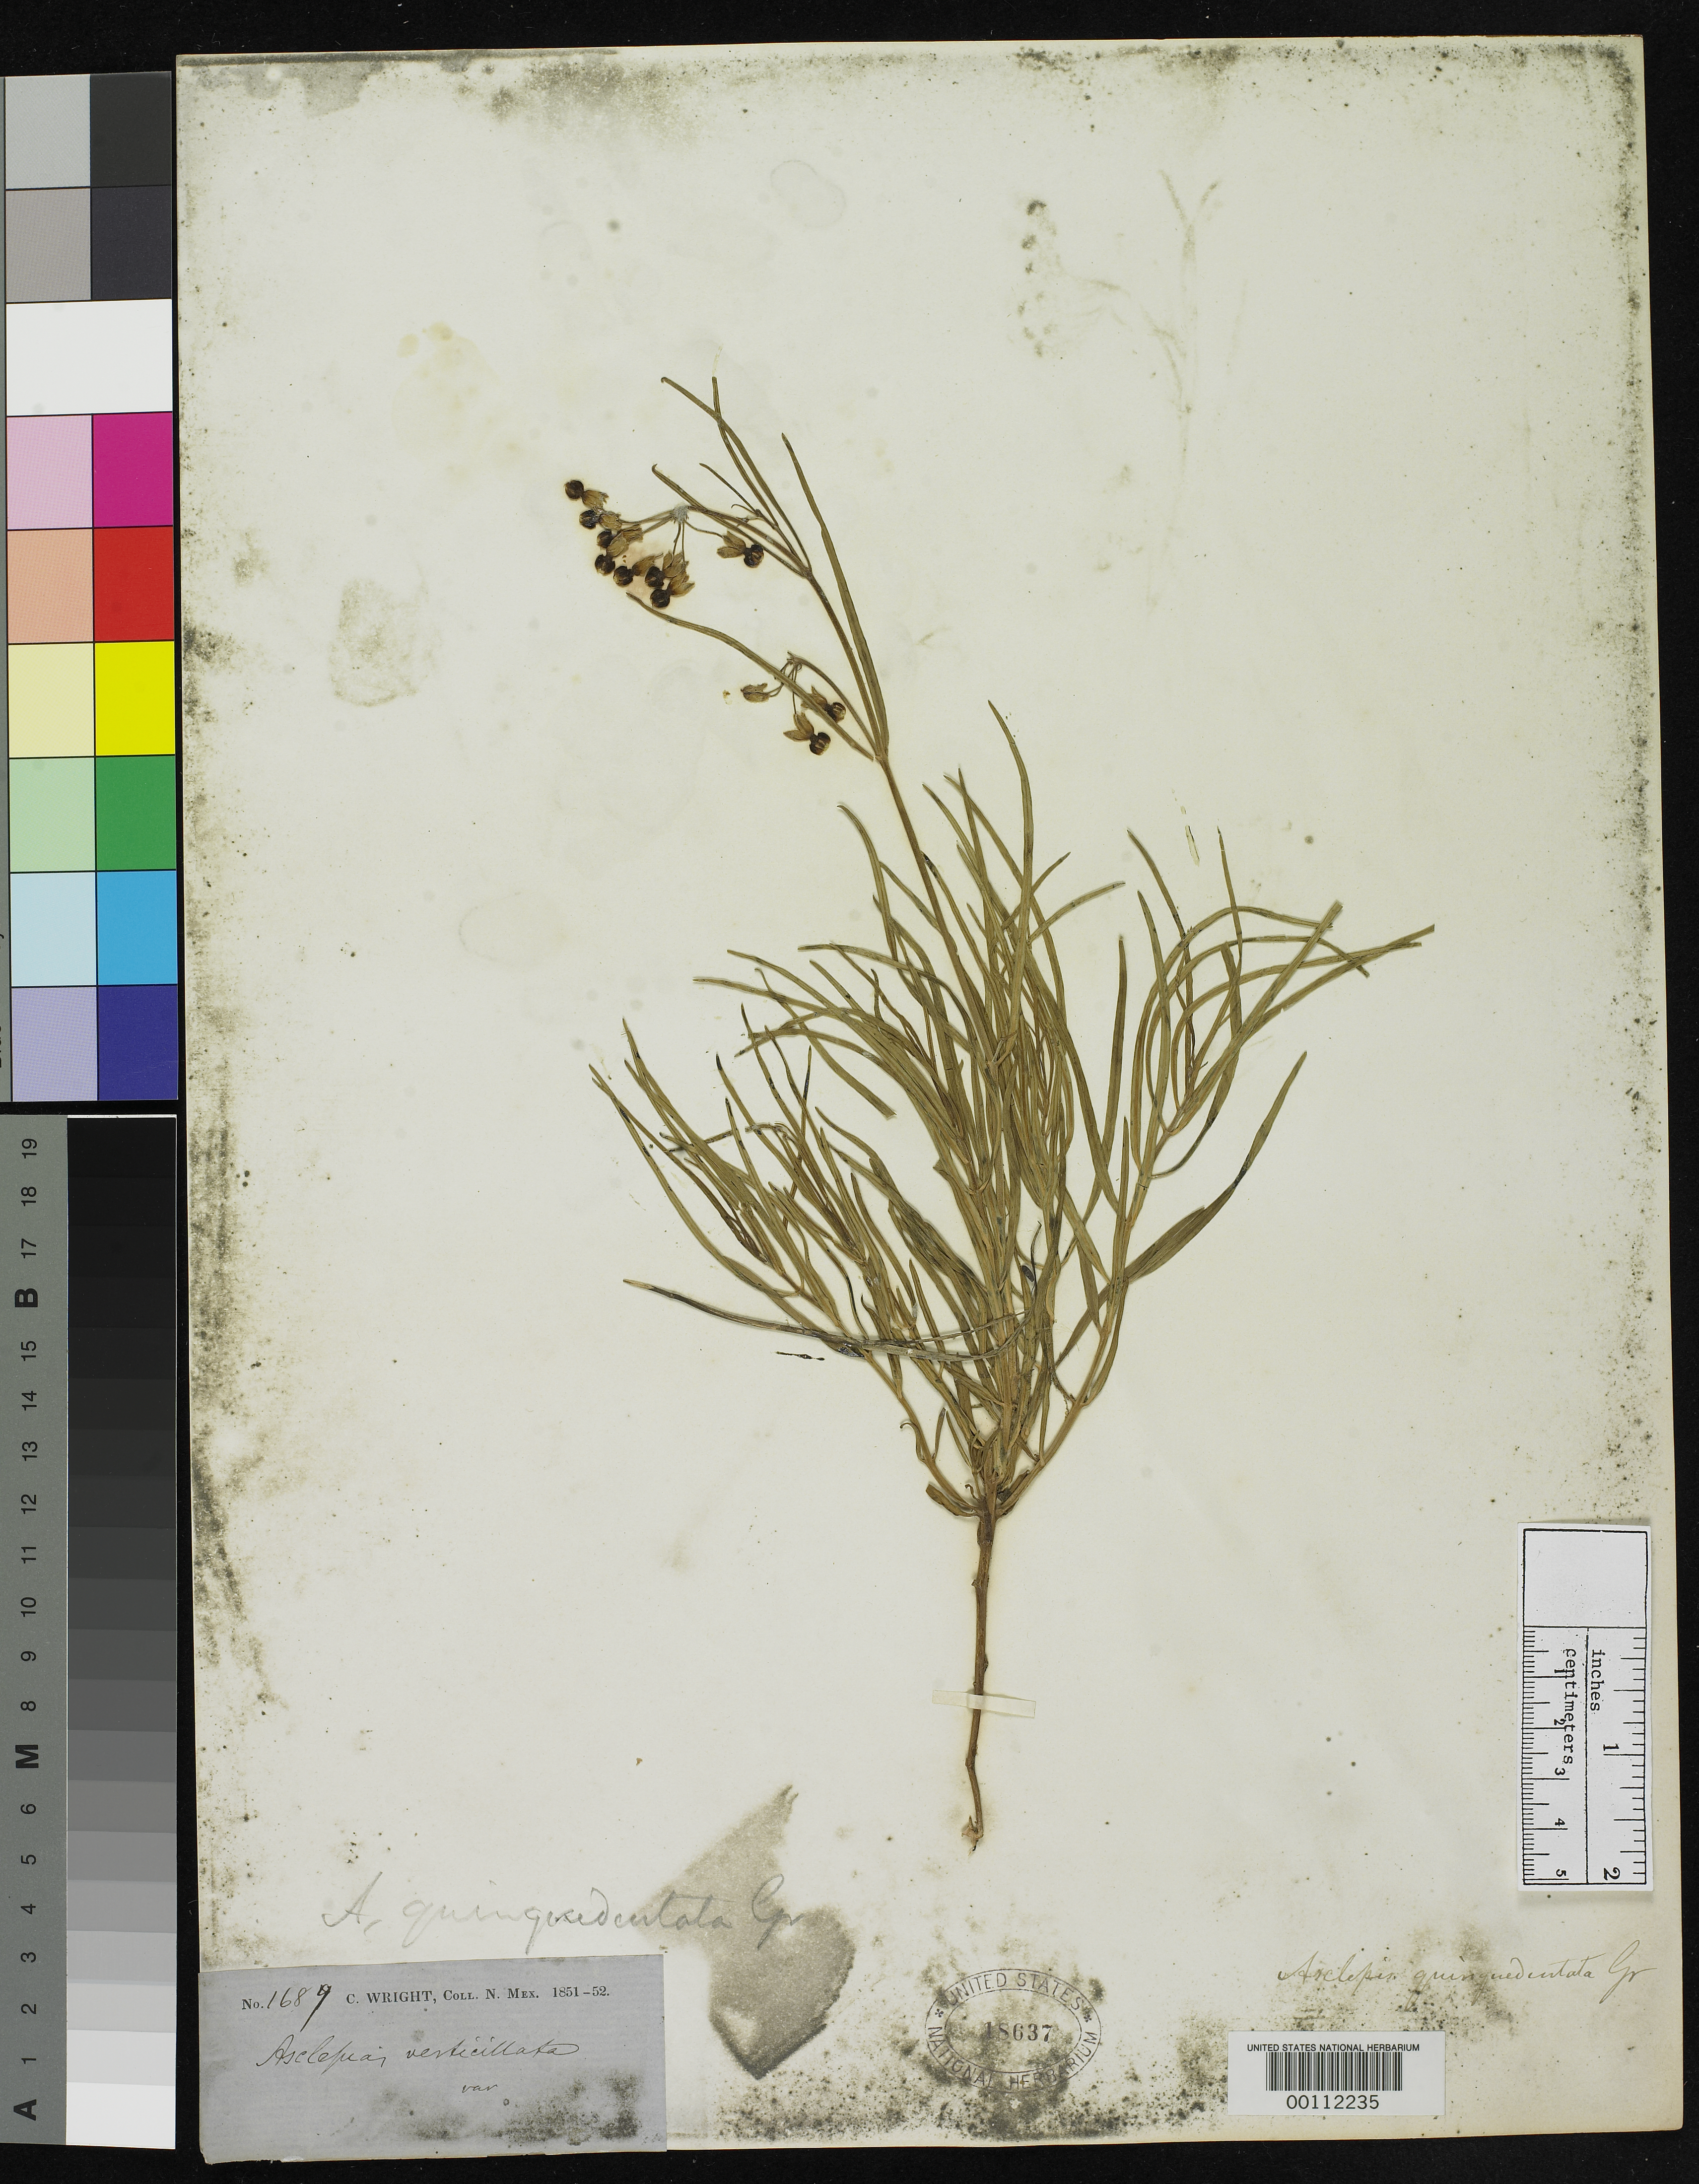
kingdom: Plantae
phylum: Tracheophyta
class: Magnoliopsida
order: Gentianales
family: Apocynaceae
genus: Asclepias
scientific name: Asclepias quinquedentata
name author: A. Gray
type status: Isotype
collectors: C. Wright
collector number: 1689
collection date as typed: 1851 to -- --- 1852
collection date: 1851/1852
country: United States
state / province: Texas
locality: San Pedro River.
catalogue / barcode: US 18637